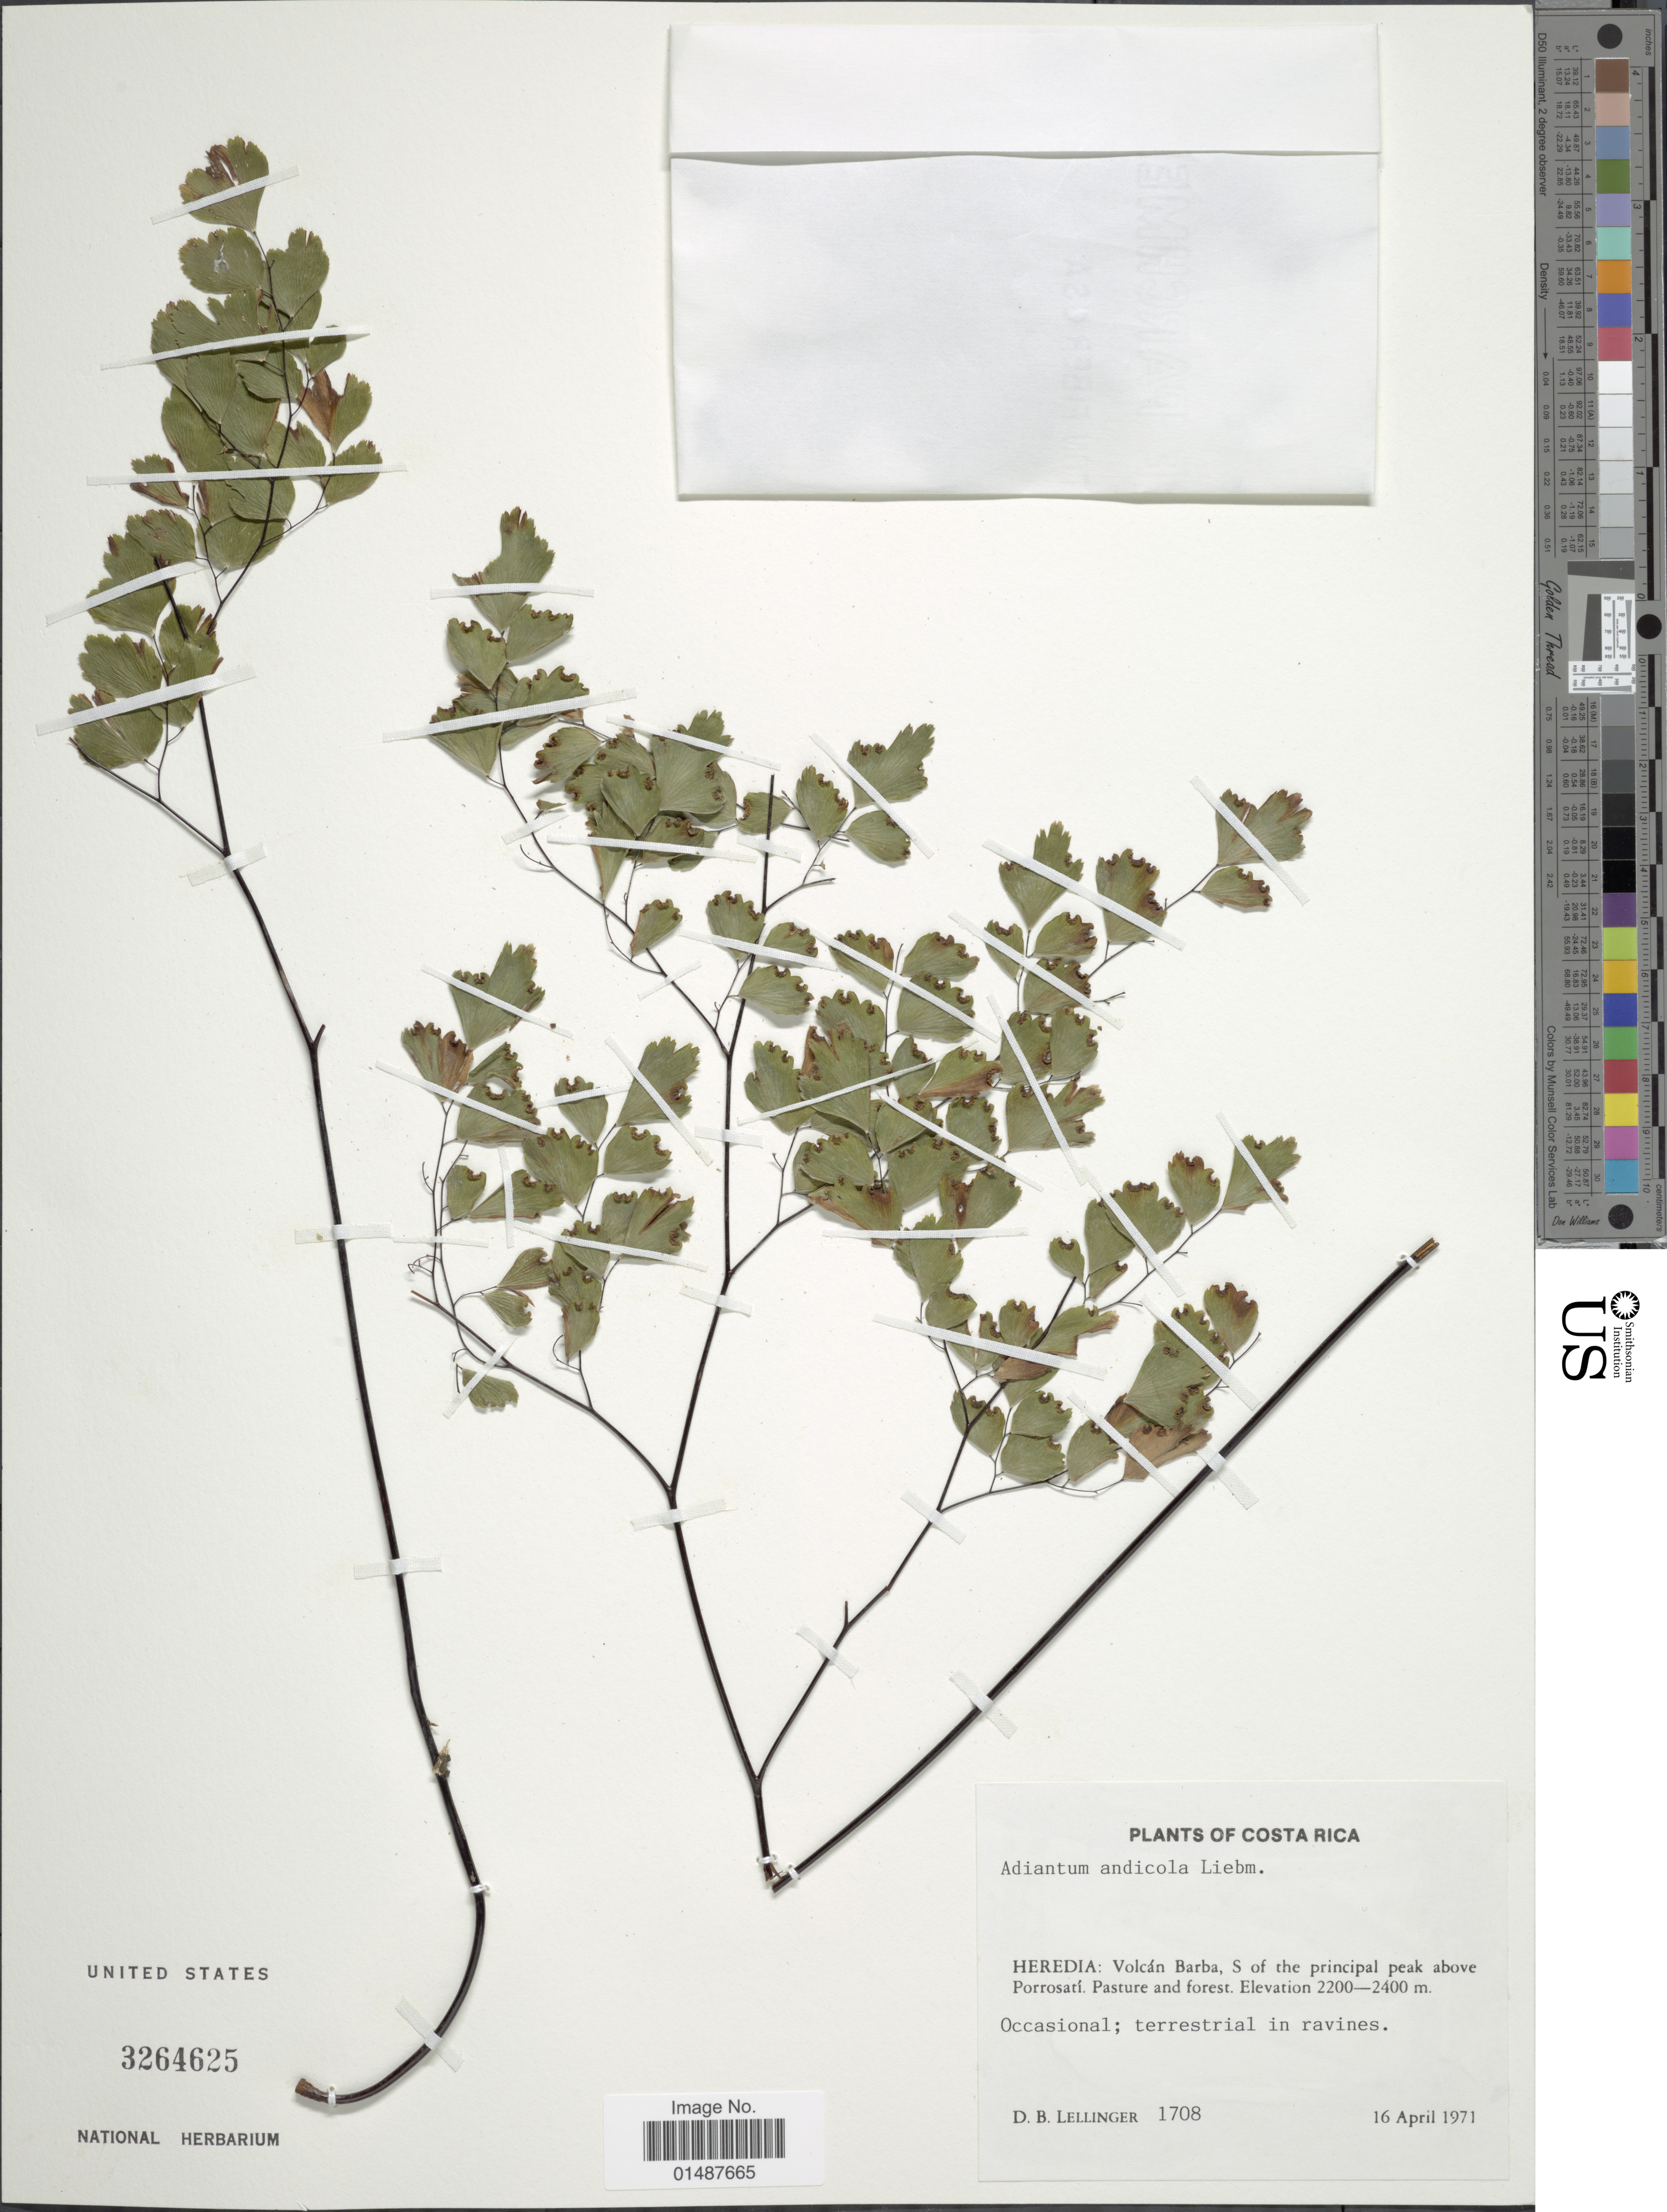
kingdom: Plantae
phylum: Tracheophyta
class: Polypodiopsida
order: Polypodiales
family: Pteridaceae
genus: Adiantum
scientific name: Adiantum andicola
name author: Liebm.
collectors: D. B. Lellinger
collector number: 1708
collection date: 1971-04-16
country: Costa Rica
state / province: Heredia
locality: Volcan Barba, S of the principal peak above Porrosati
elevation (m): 2200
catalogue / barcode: US 3264625